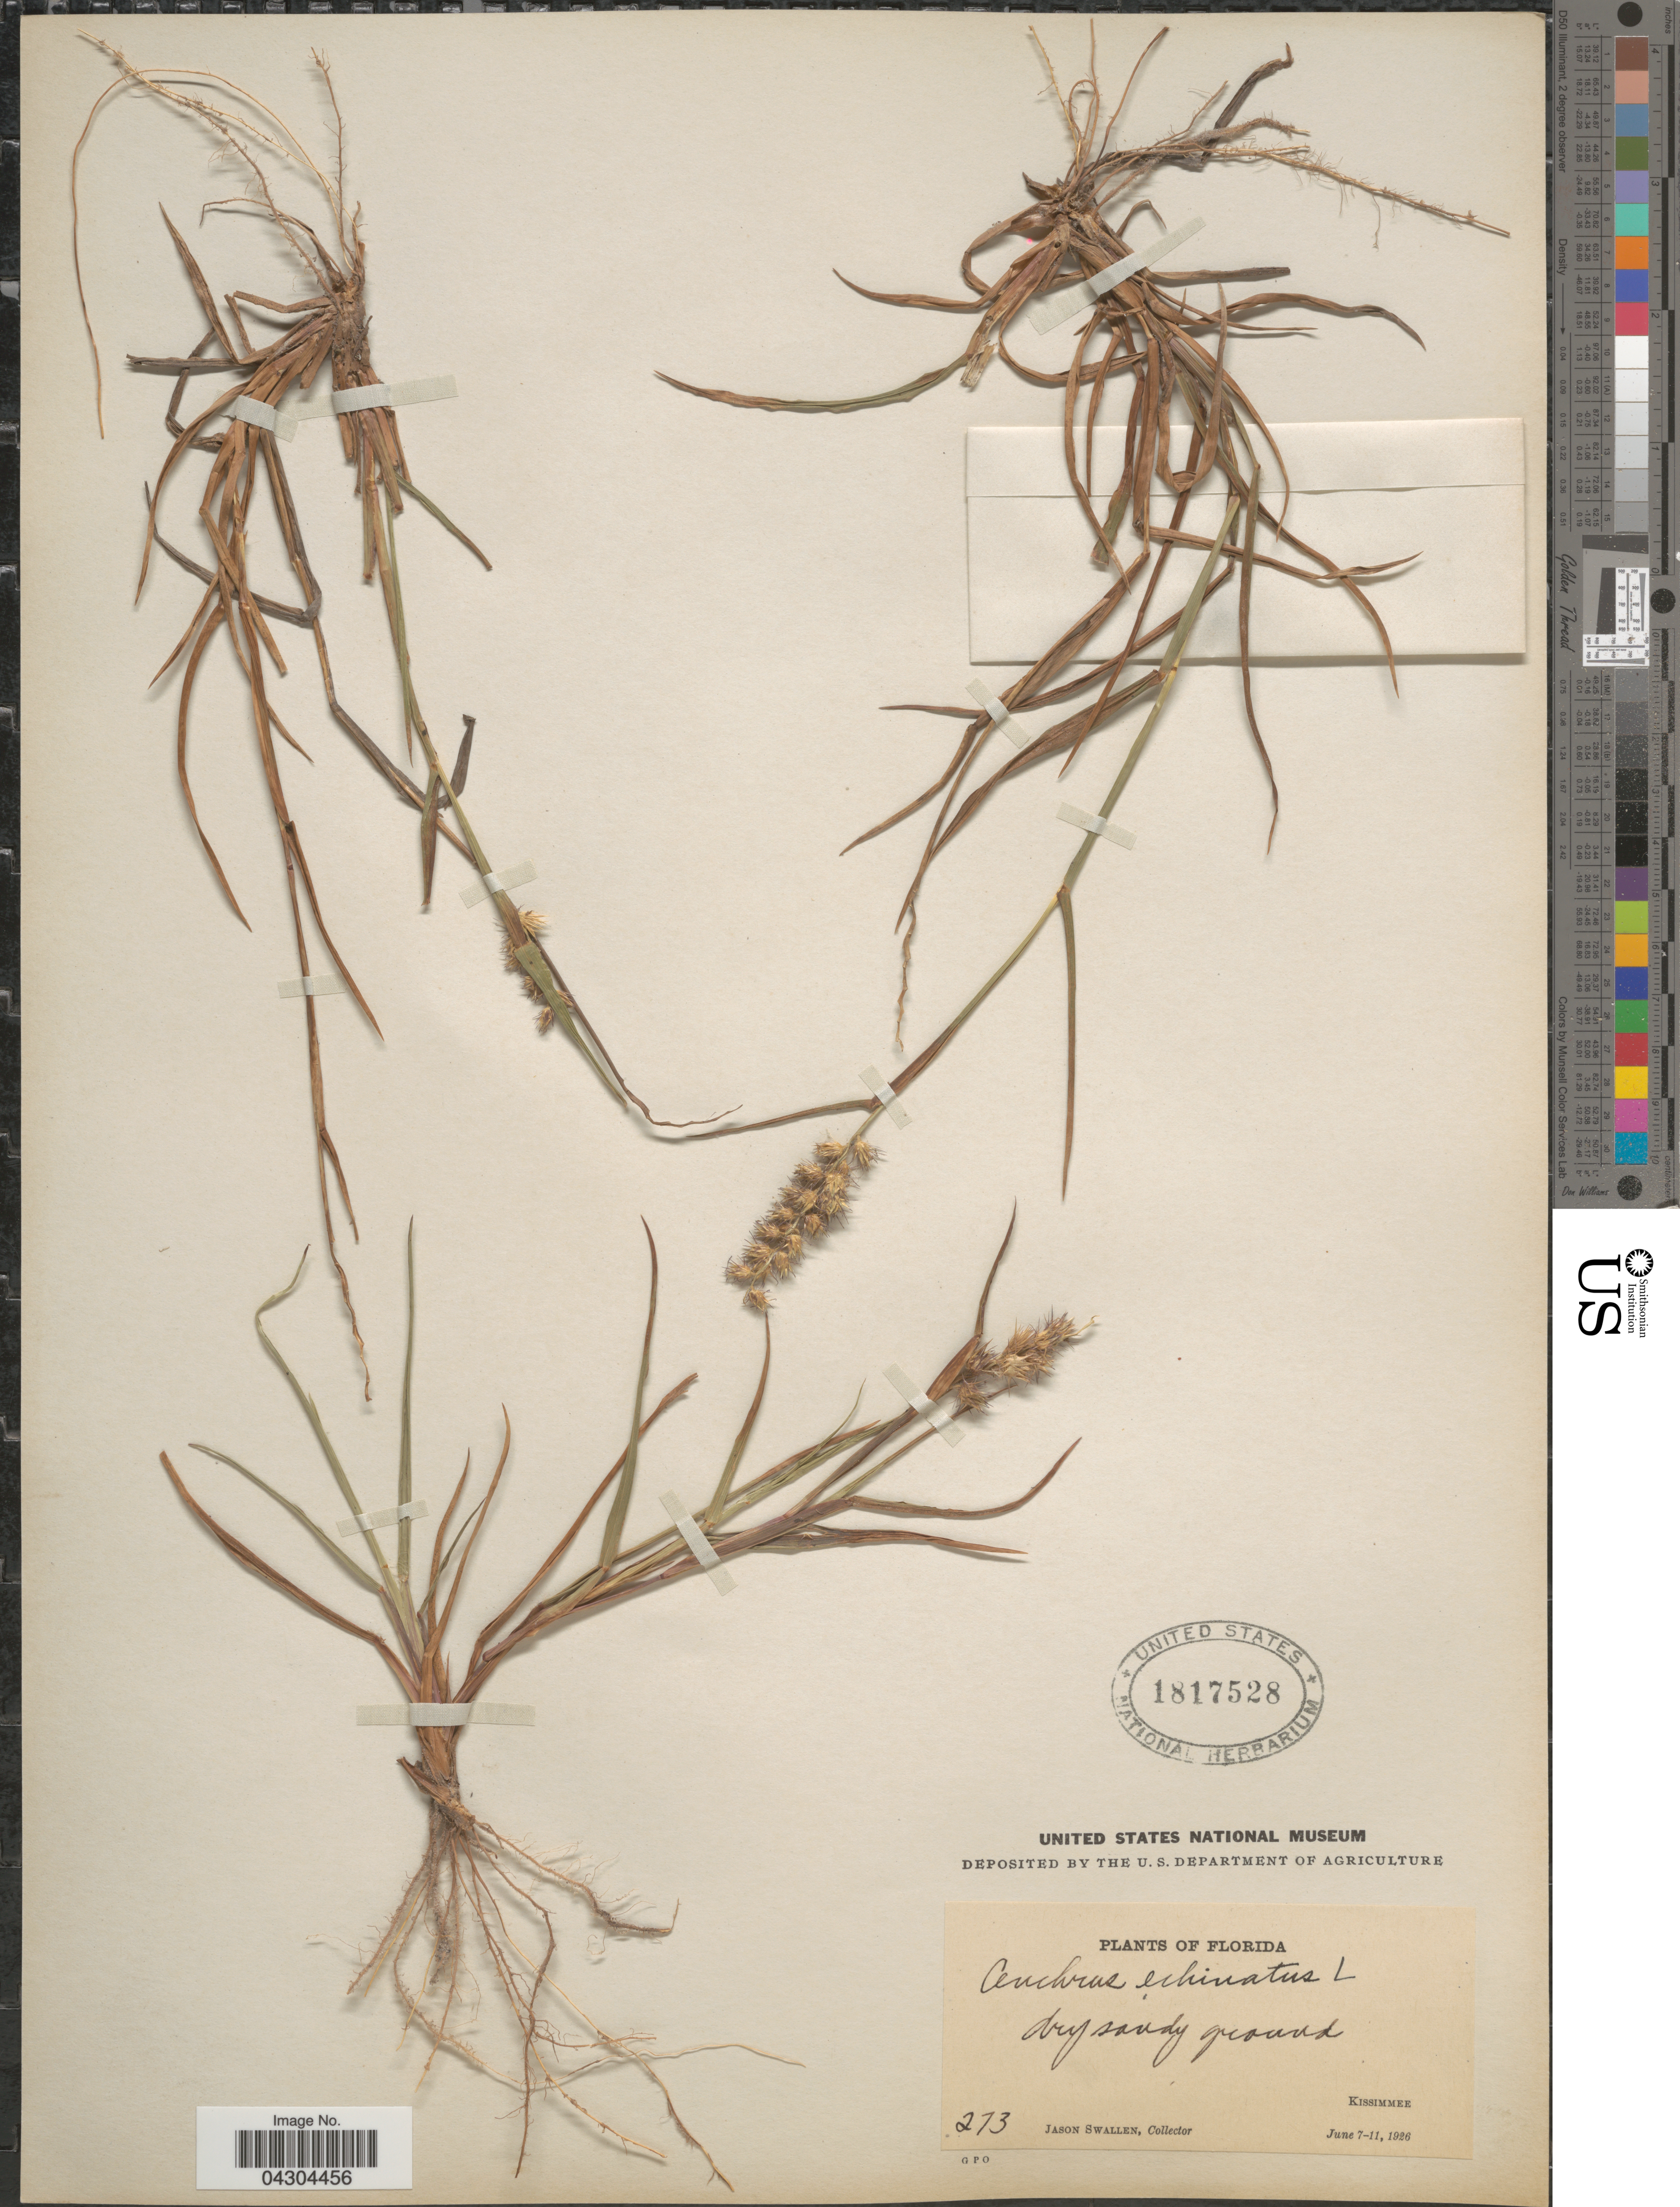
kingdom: Plantae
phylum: Tracheophyta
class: Liliopsida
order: Poales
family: Poaceae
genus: Cenchrus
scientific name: Cenchrus echinatus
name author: L.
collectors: J. R. Swallen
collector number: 273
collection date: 1926-06-07/1926-06-11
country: United States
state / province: Florida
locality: Dry sandy ground. Kissimmee.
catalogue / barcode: US 1817528